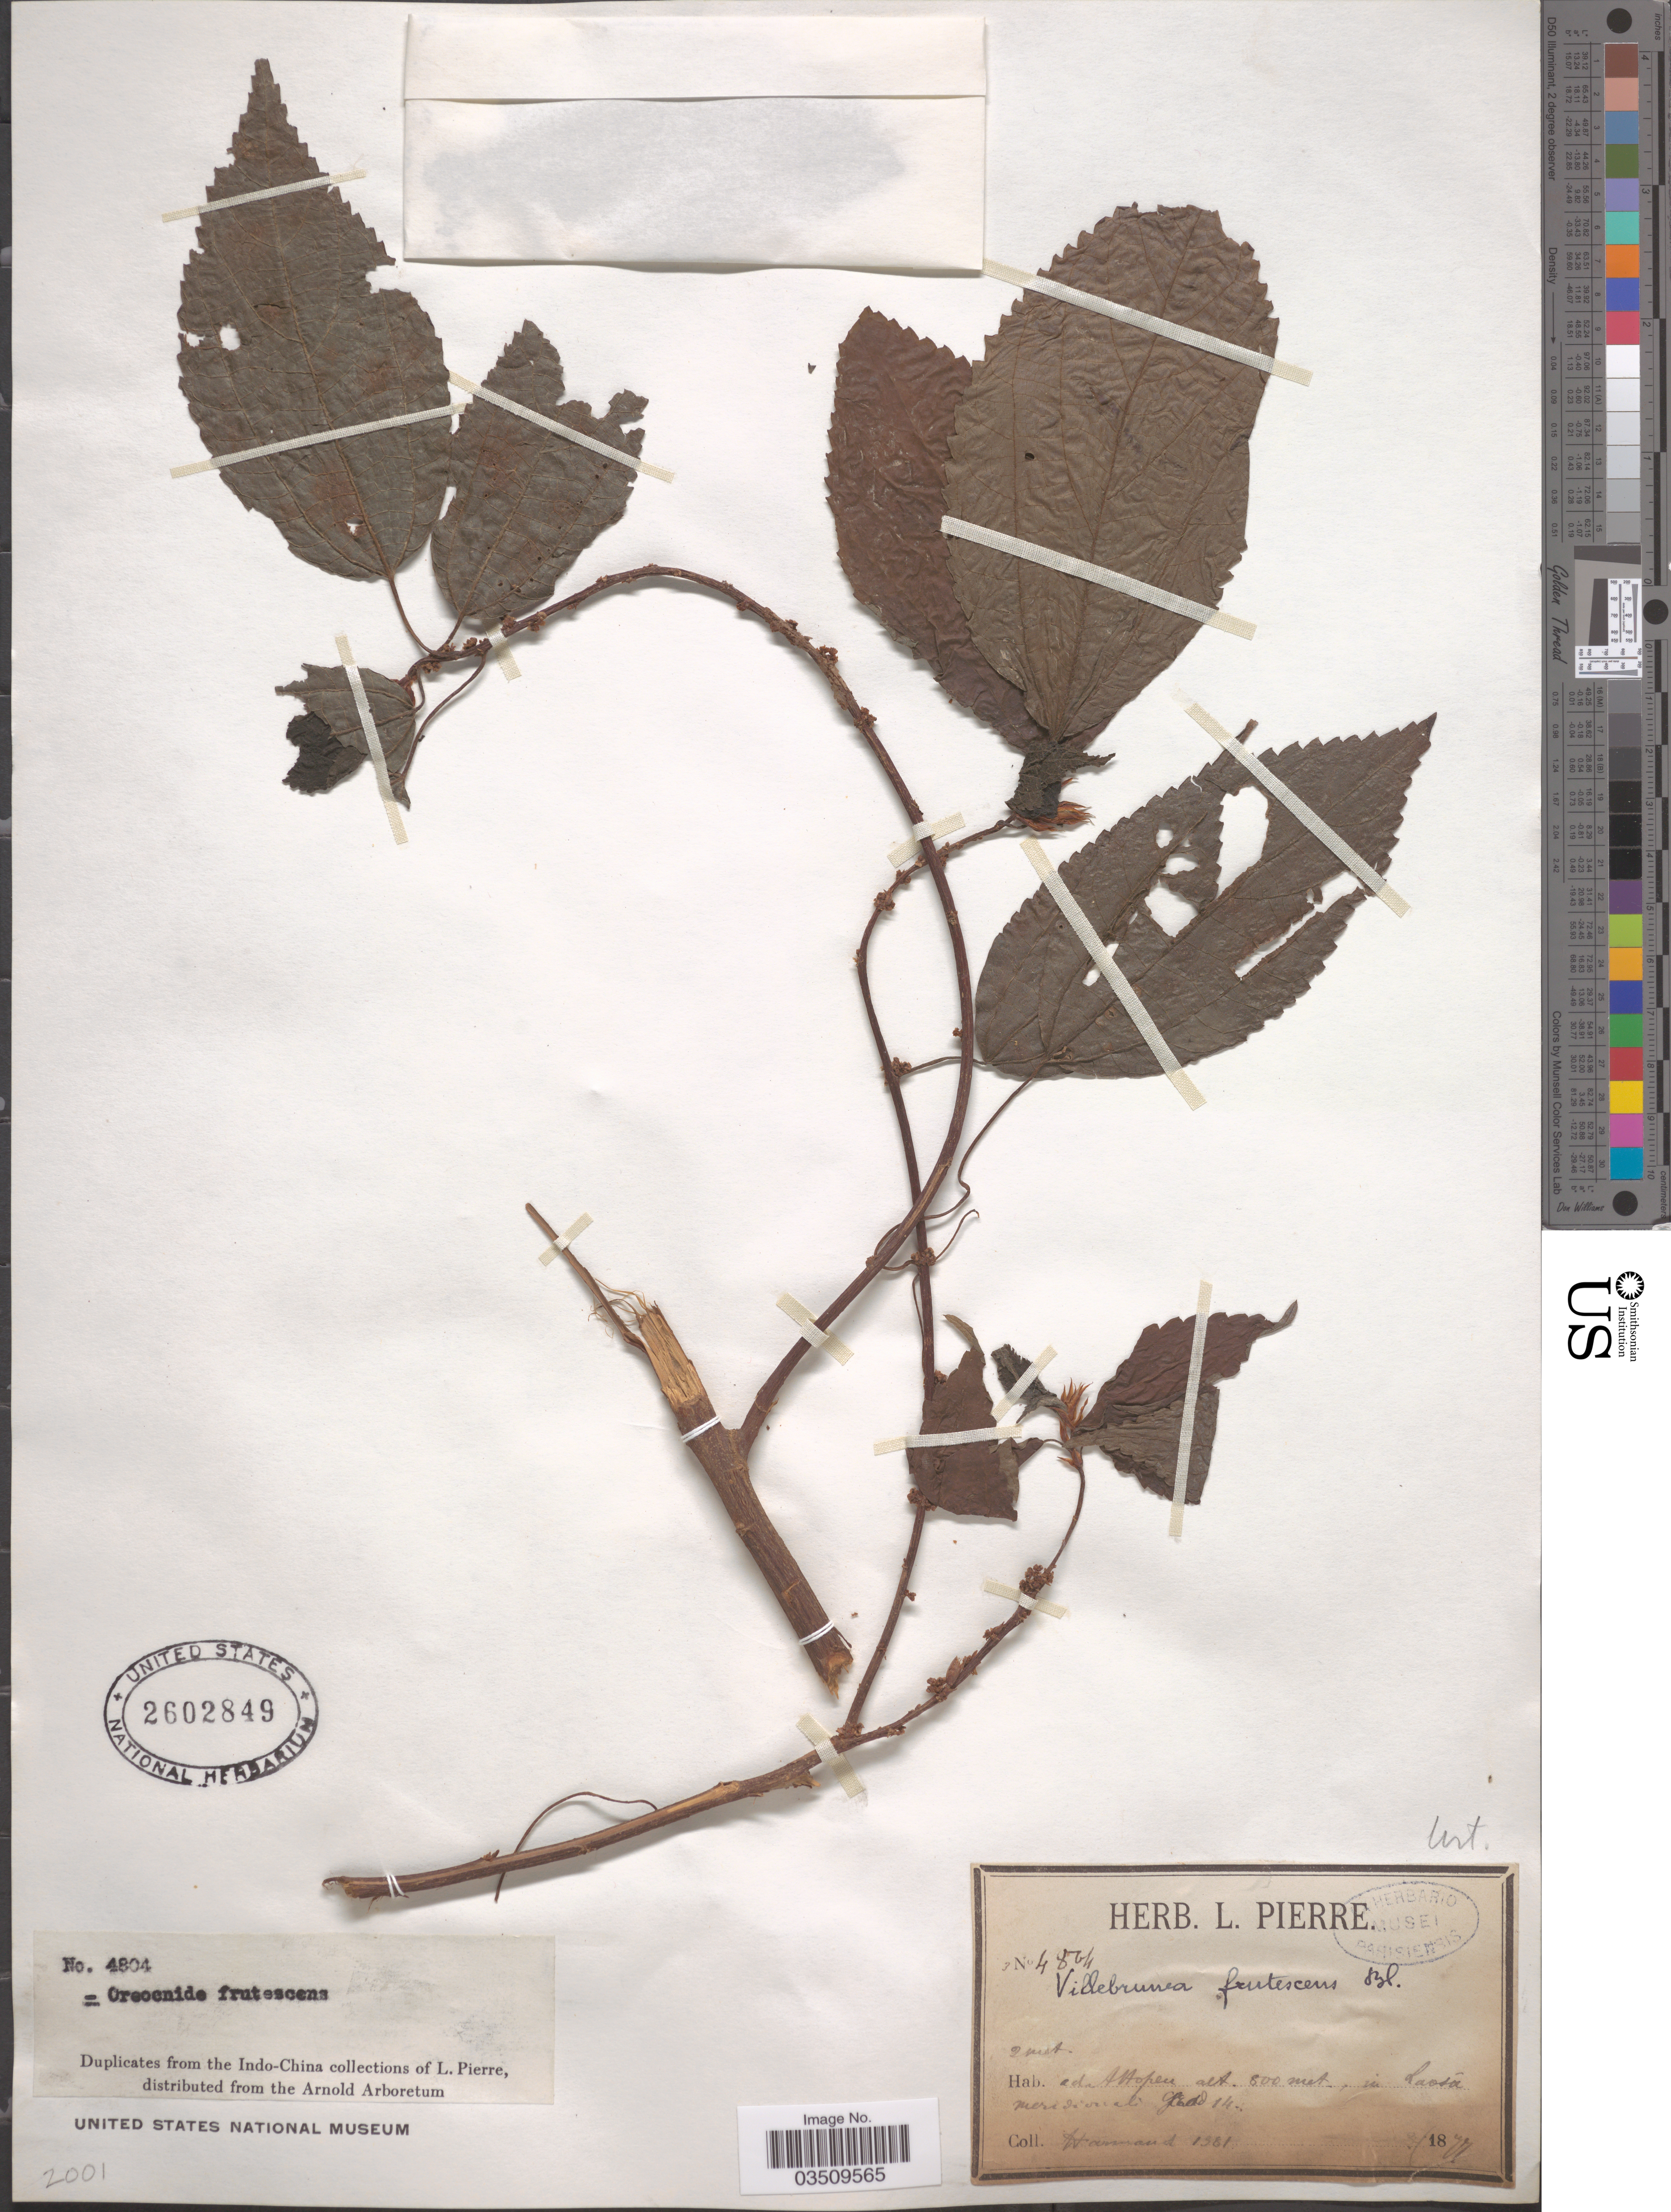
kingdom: Plantae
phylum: Tracheophyta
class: Magnoliopsida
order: Rosales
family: Urticaceae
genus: Oreocnide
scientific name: Oreocnide frutescens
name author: (Thunb.) Miq.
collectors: -. Hammond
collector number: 1381*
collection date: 1877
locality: Ad Mopen [interpreted]. Laosá meridionali.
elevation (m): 800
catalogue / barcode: US 2602849